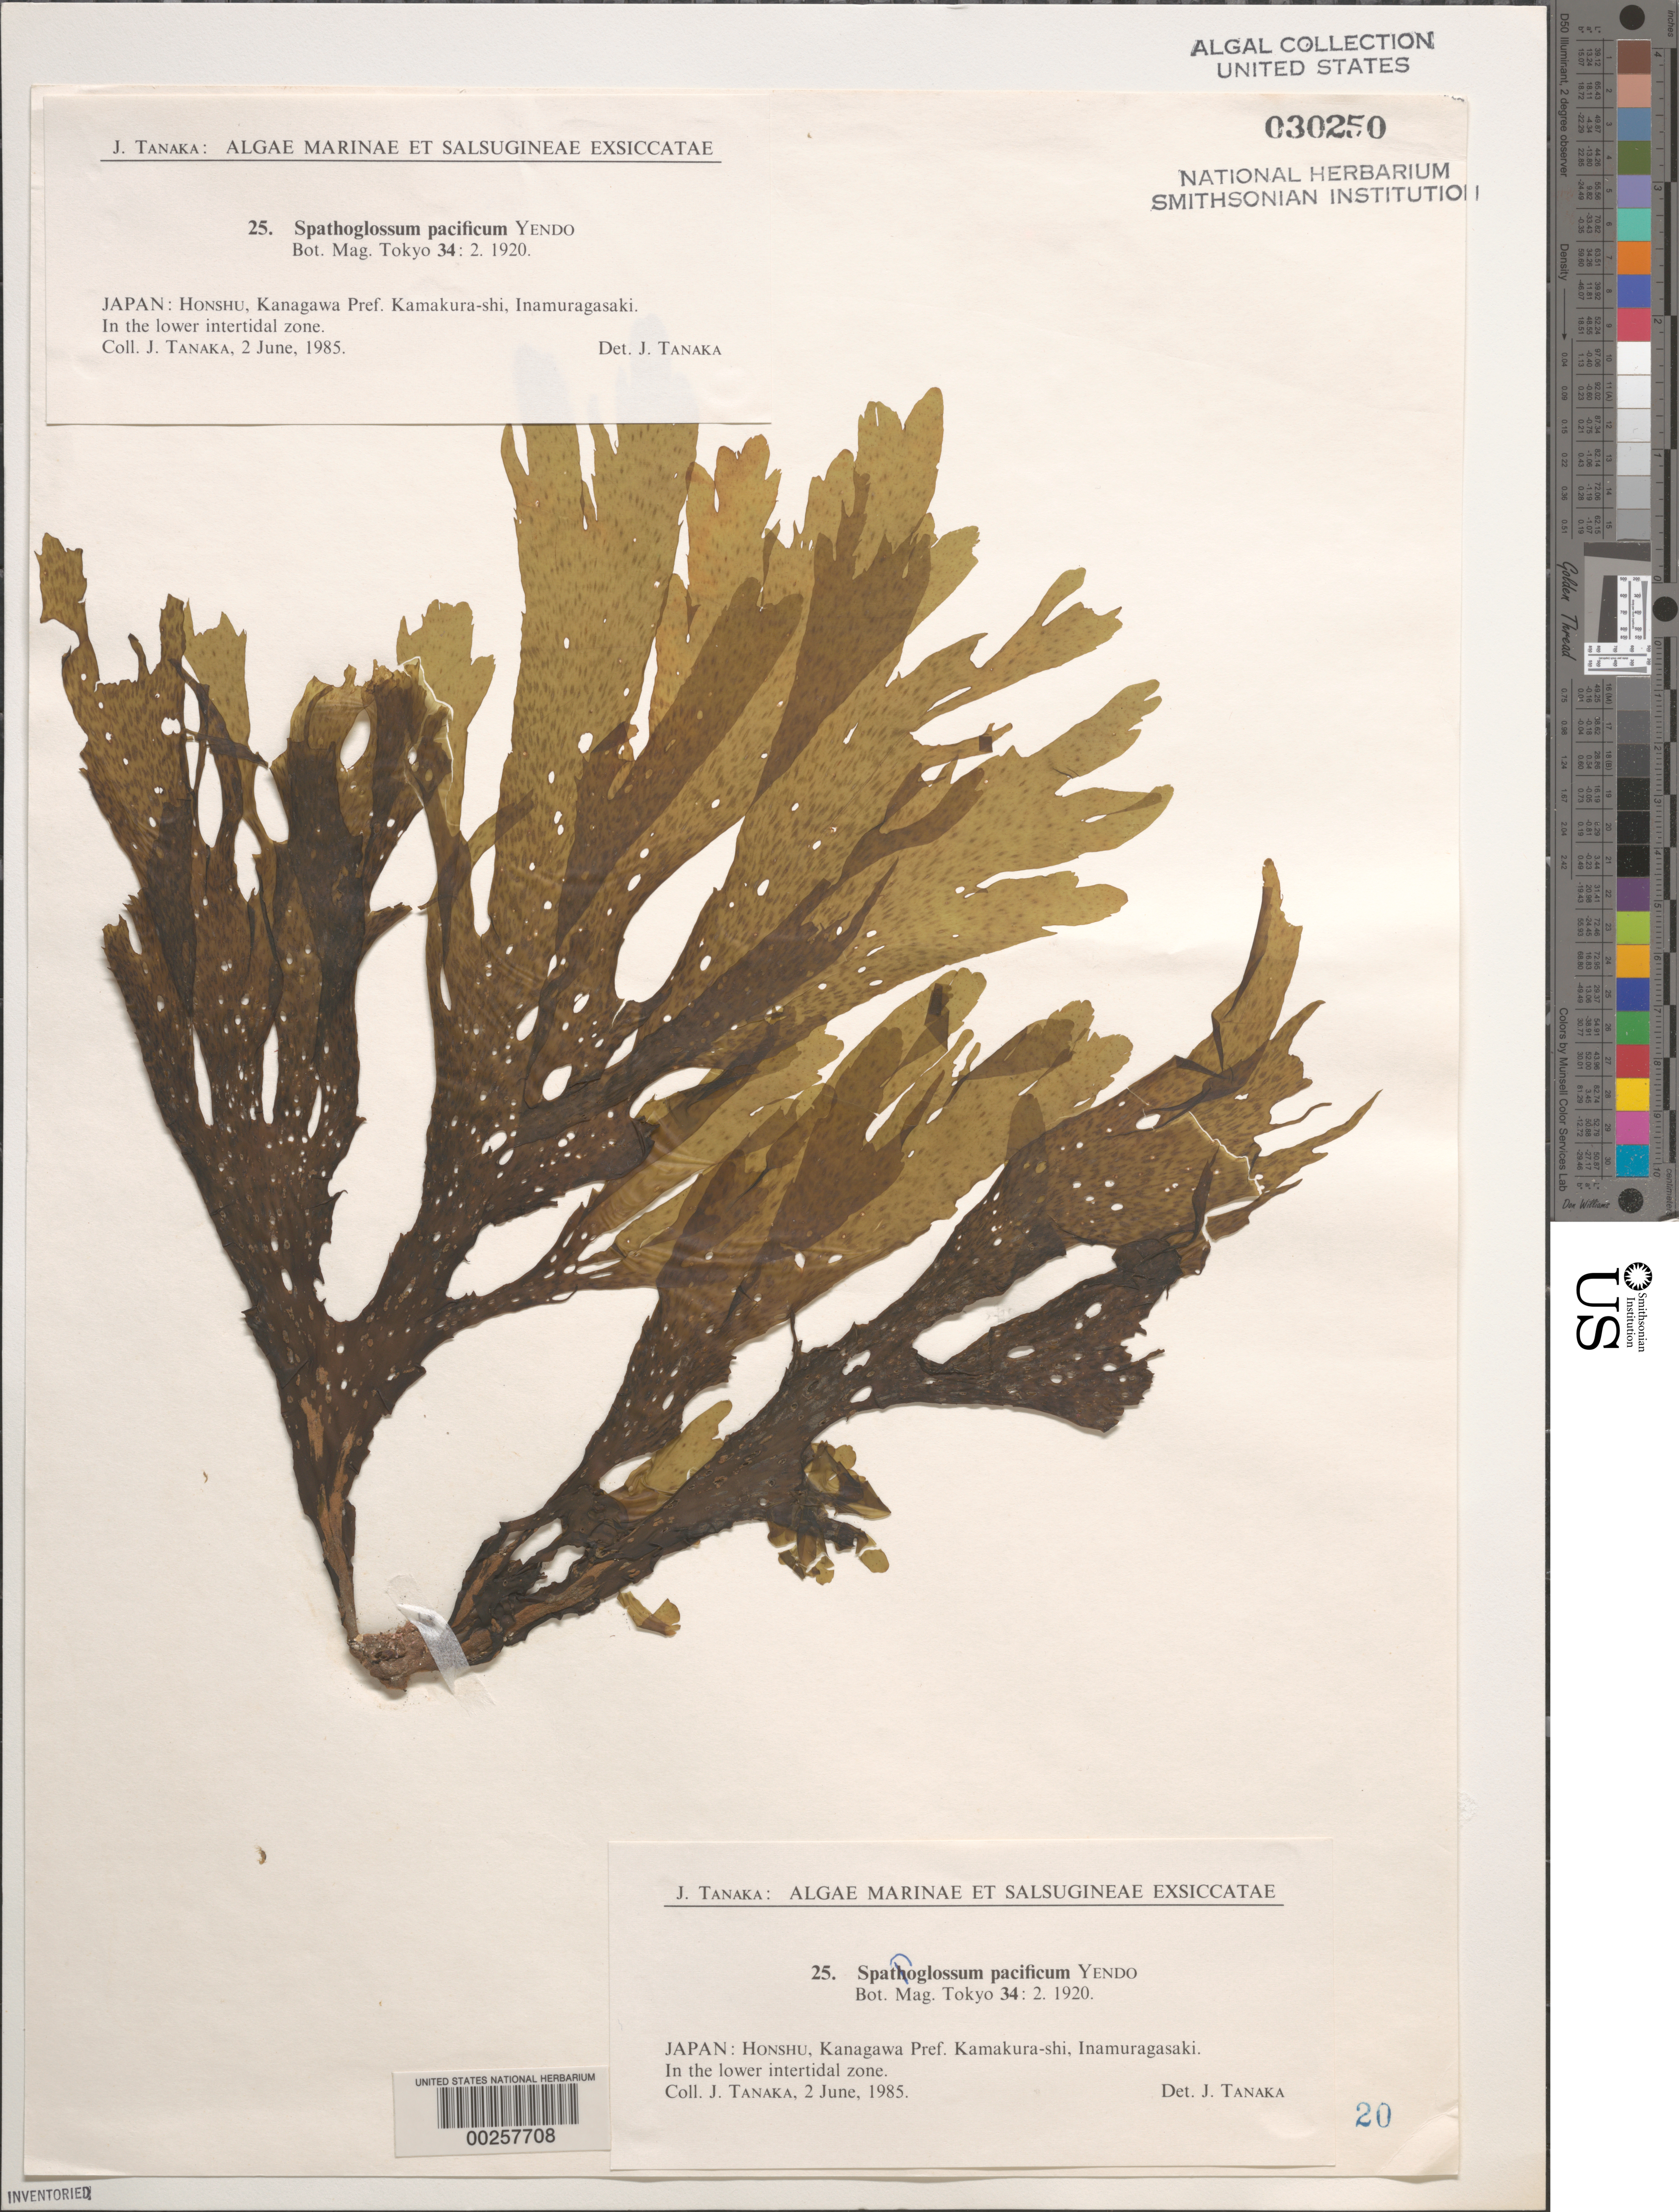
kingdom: Chromista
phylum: Ochrophyta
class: Phaeophyceae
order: Dictyotales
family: Dictyotaceae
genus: Dictyopteris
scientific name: Dictyopteris pacifica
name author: (Yendo) I.K. Hwang et al.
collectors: J. Tanaka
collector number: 25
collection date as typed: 02 Jun 1985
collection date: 1985-06-02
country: Japan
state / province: Kanagawa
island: Honshu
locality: Inamuragasaki, Kamakura-shi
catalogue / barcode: US 30250